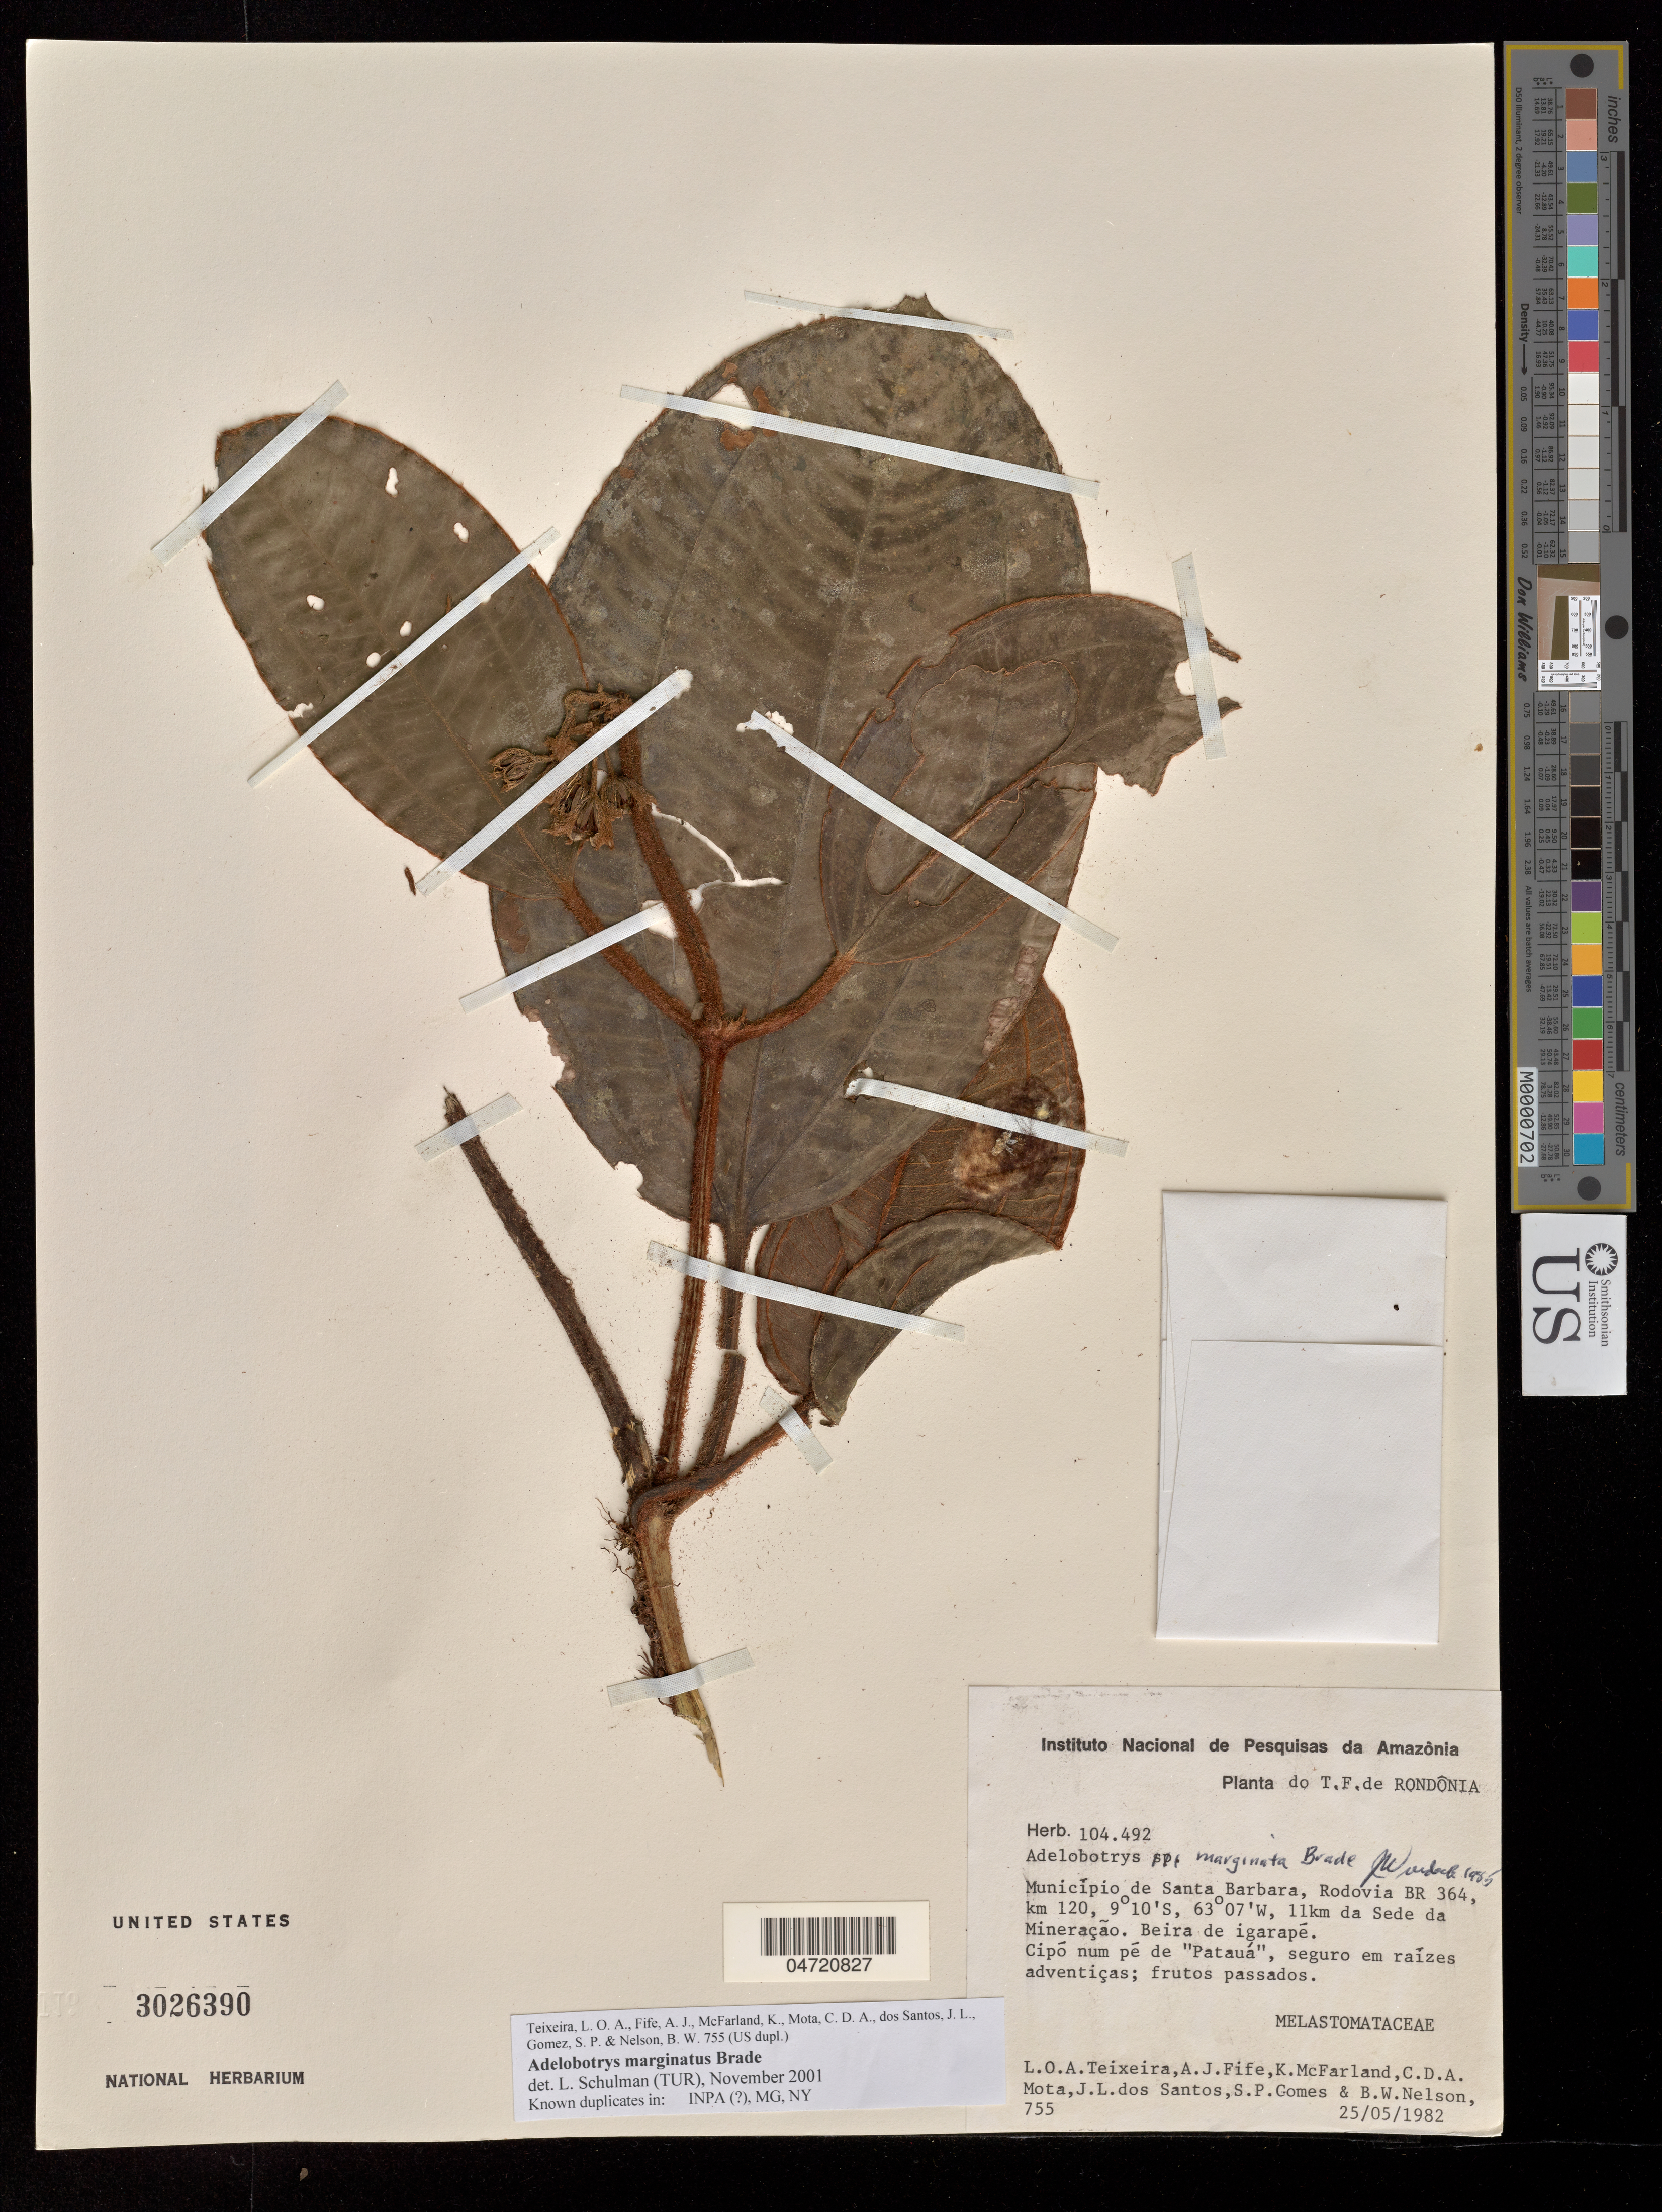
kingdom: Plantae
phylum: Tracheophyta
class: Magnoliopsida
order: Myrtales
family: Melastomataceae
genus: Adelobotrys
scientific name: Adelobotrys marginatus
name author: Brade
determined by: Schulman, Leif, (TUR), University of Turku (FINLAND)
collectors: L. O. A. Teixeira, A. Fife, K. McFarland, C. D. A. Mota & et al.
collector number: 755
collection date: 1982-05-25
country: Brazil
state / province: Rondônia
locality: Município de Santa Barbara, Rodovia BR 364, km 120, 11 km da Sede Mineração.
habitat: Beira de igarape. Cipo mun pe de "Pataua".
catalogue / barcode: US 3026390